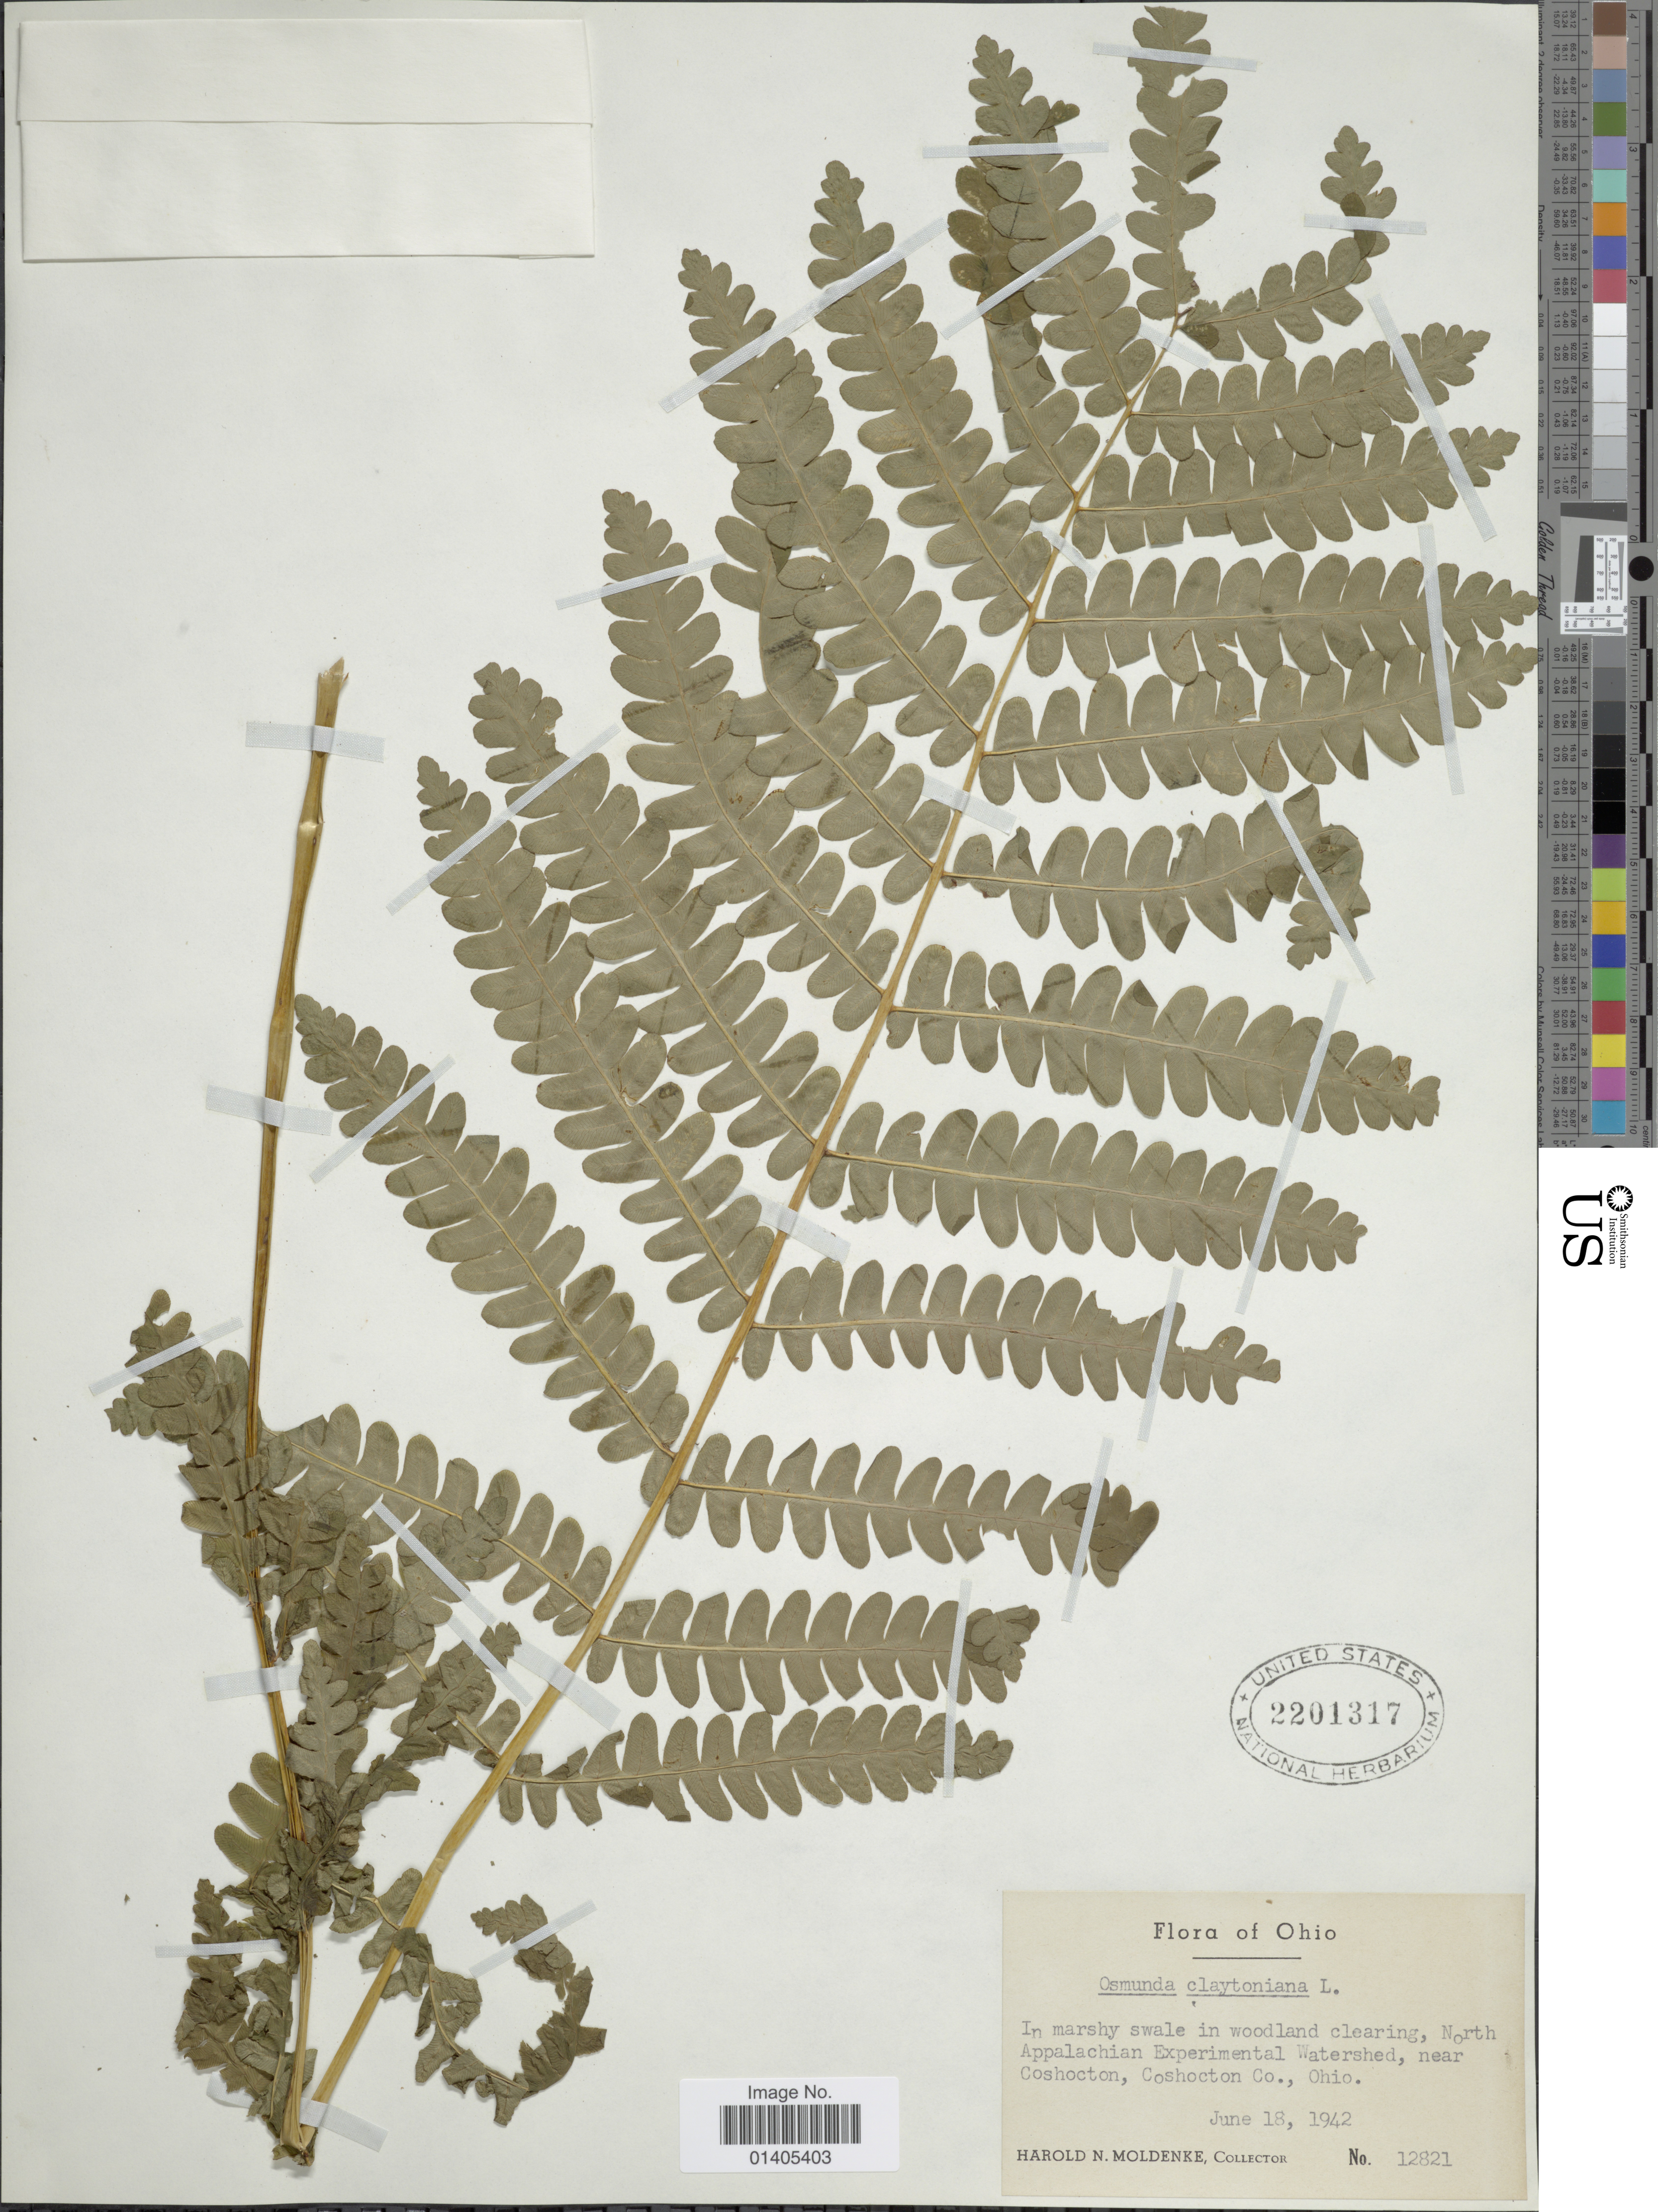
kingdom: Plantae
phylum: Tracheophyta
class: Polypodiopsida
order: Osmundales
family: Osmundaceae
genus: Osmunda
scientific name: Osmunda claytoniana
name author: (L.) Tagawa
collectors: H. N. Moldenke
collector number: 12821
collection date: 1942-06-18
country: United States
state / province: Ohio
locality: North Appalachian Experimental Watershed, near Coshocton, Coshocton Co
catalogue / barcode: US 2201317